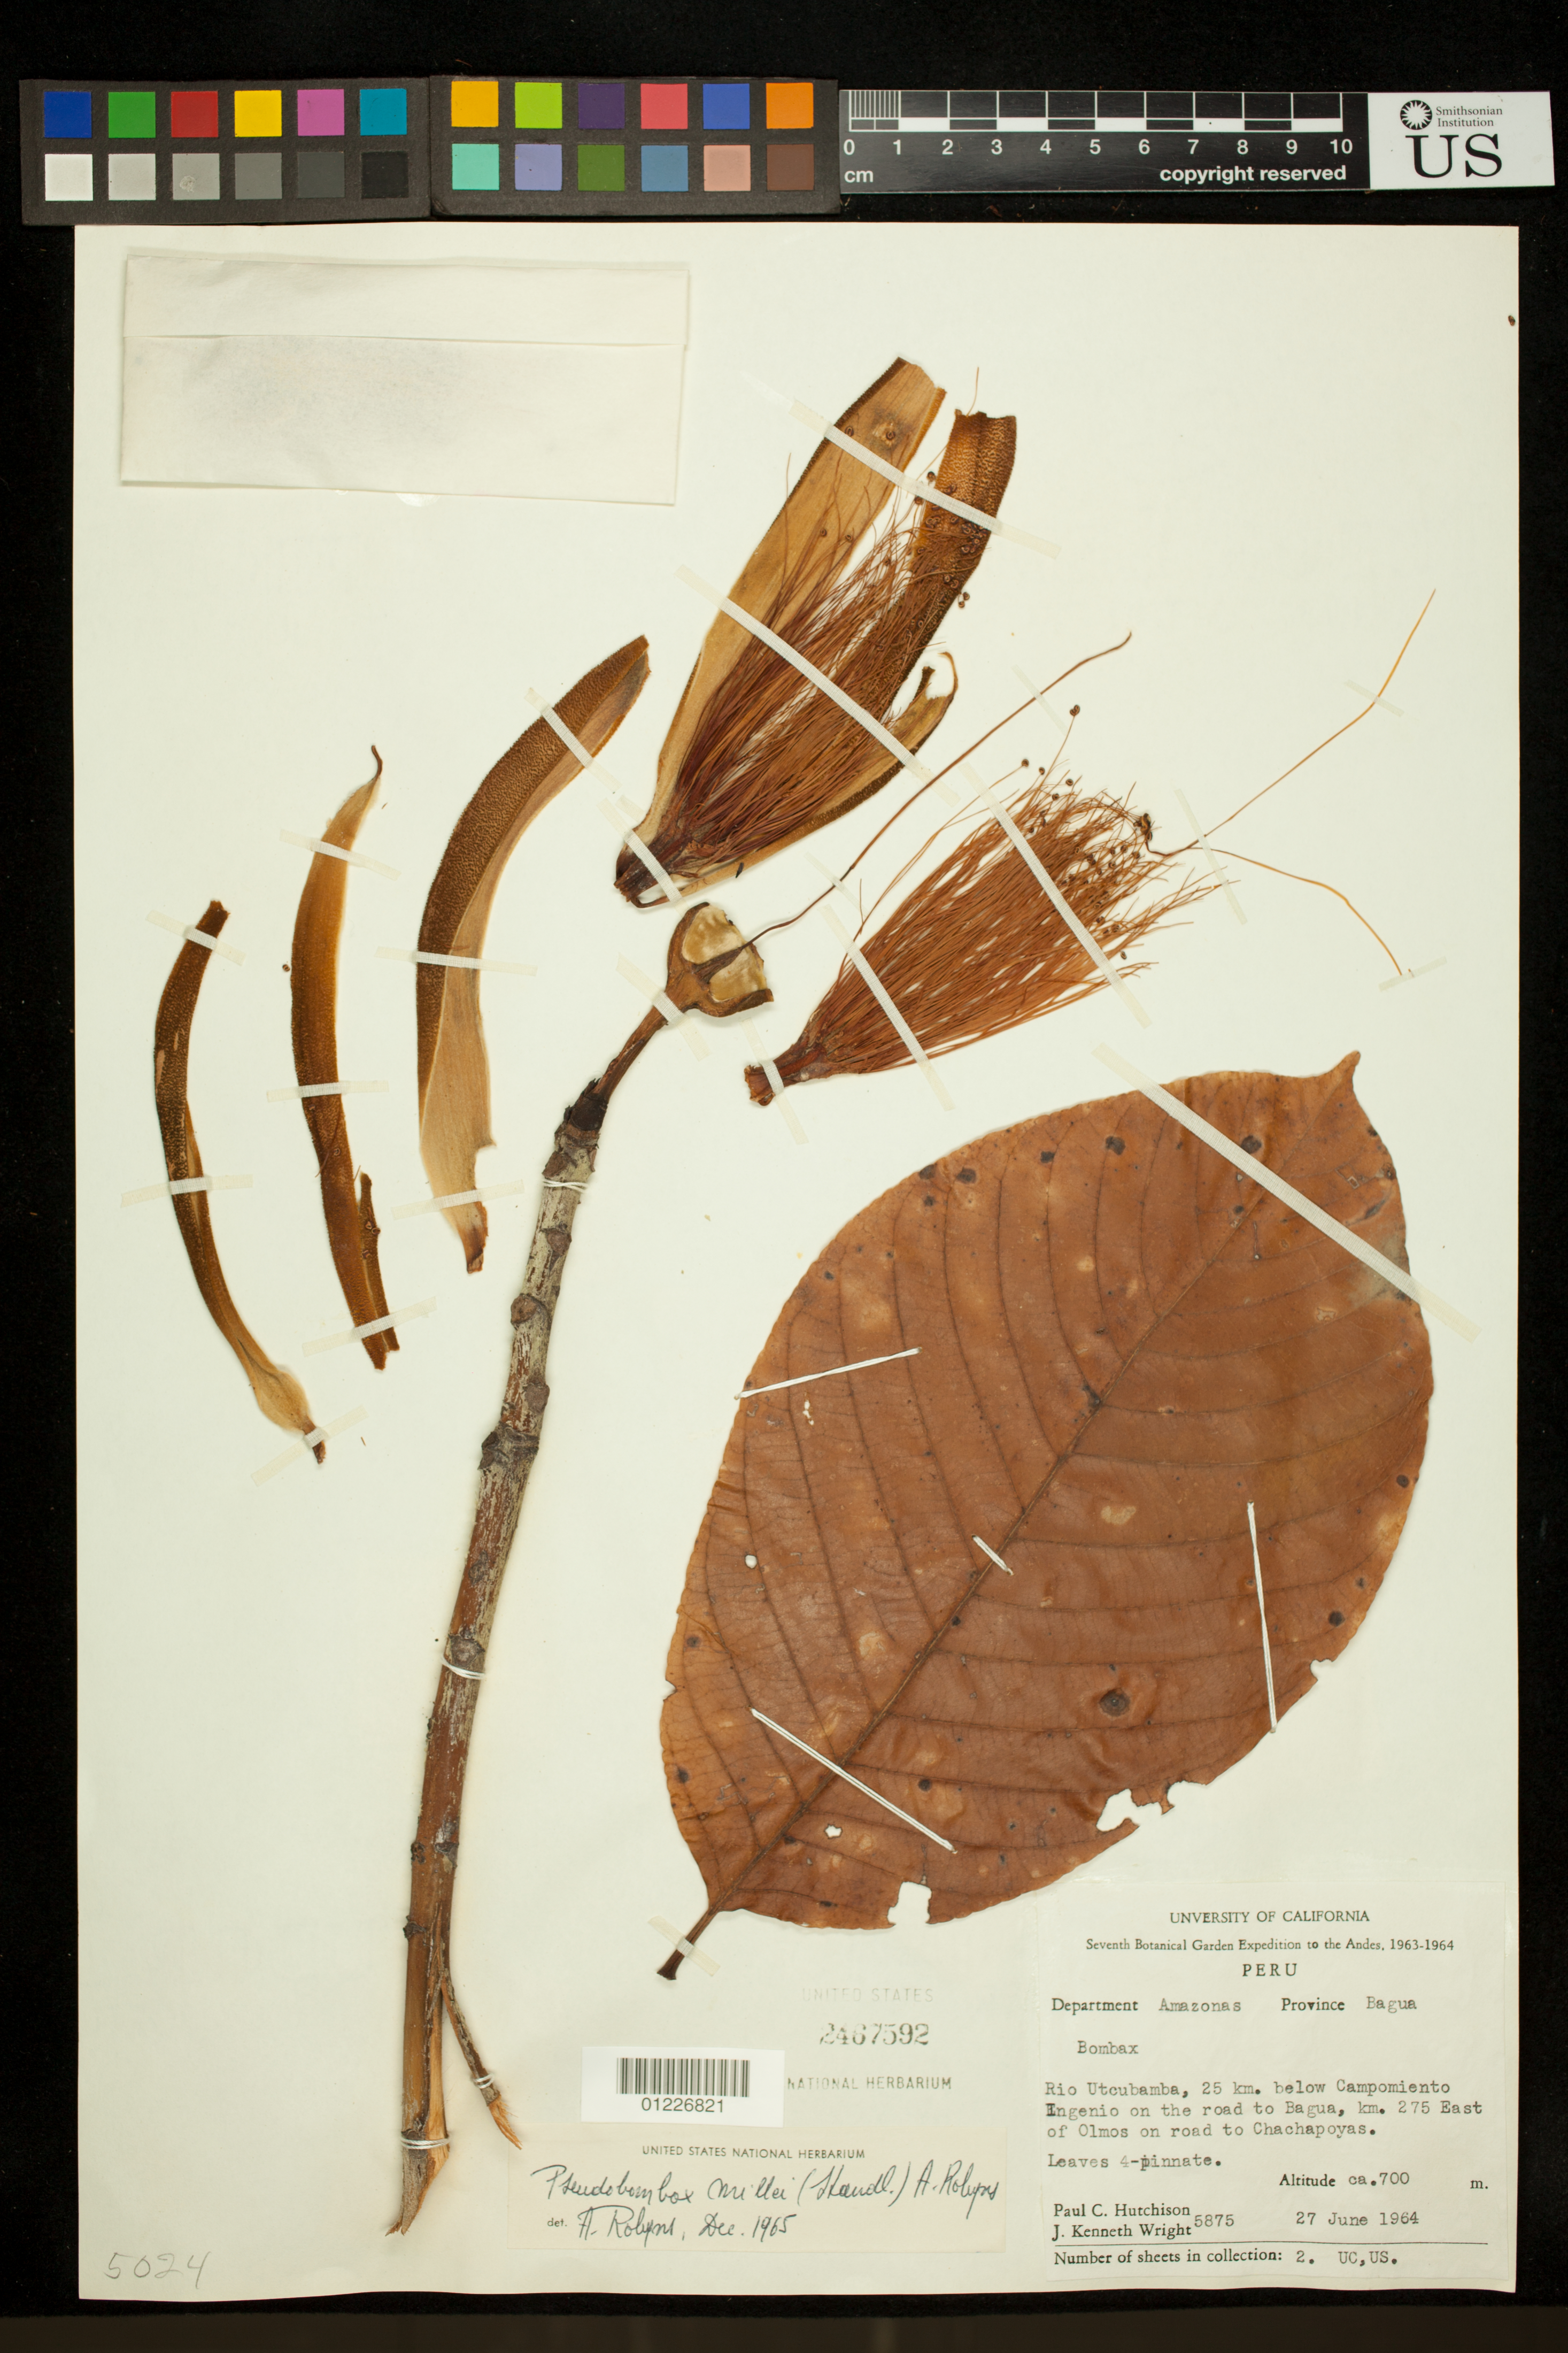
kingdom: Plantae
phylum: Tracheophyta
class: Magnoliopsida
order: Malvales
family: Malvaceae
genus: Pseudobombax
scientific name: Pseudobombax millei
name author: (Standl.) A. Robyns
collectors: P. C. Hutchison & J. K. Wright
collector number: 5875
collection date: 1964-06-27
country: Peru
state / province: Amazonas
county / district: Bagua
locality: Rio Utcubamba, 25 km. below Campomiento Ingenio on the road to Gagua, km. 275 East of Olmos on road to Chachapoyas.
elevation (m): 700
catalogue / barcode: US 2467592